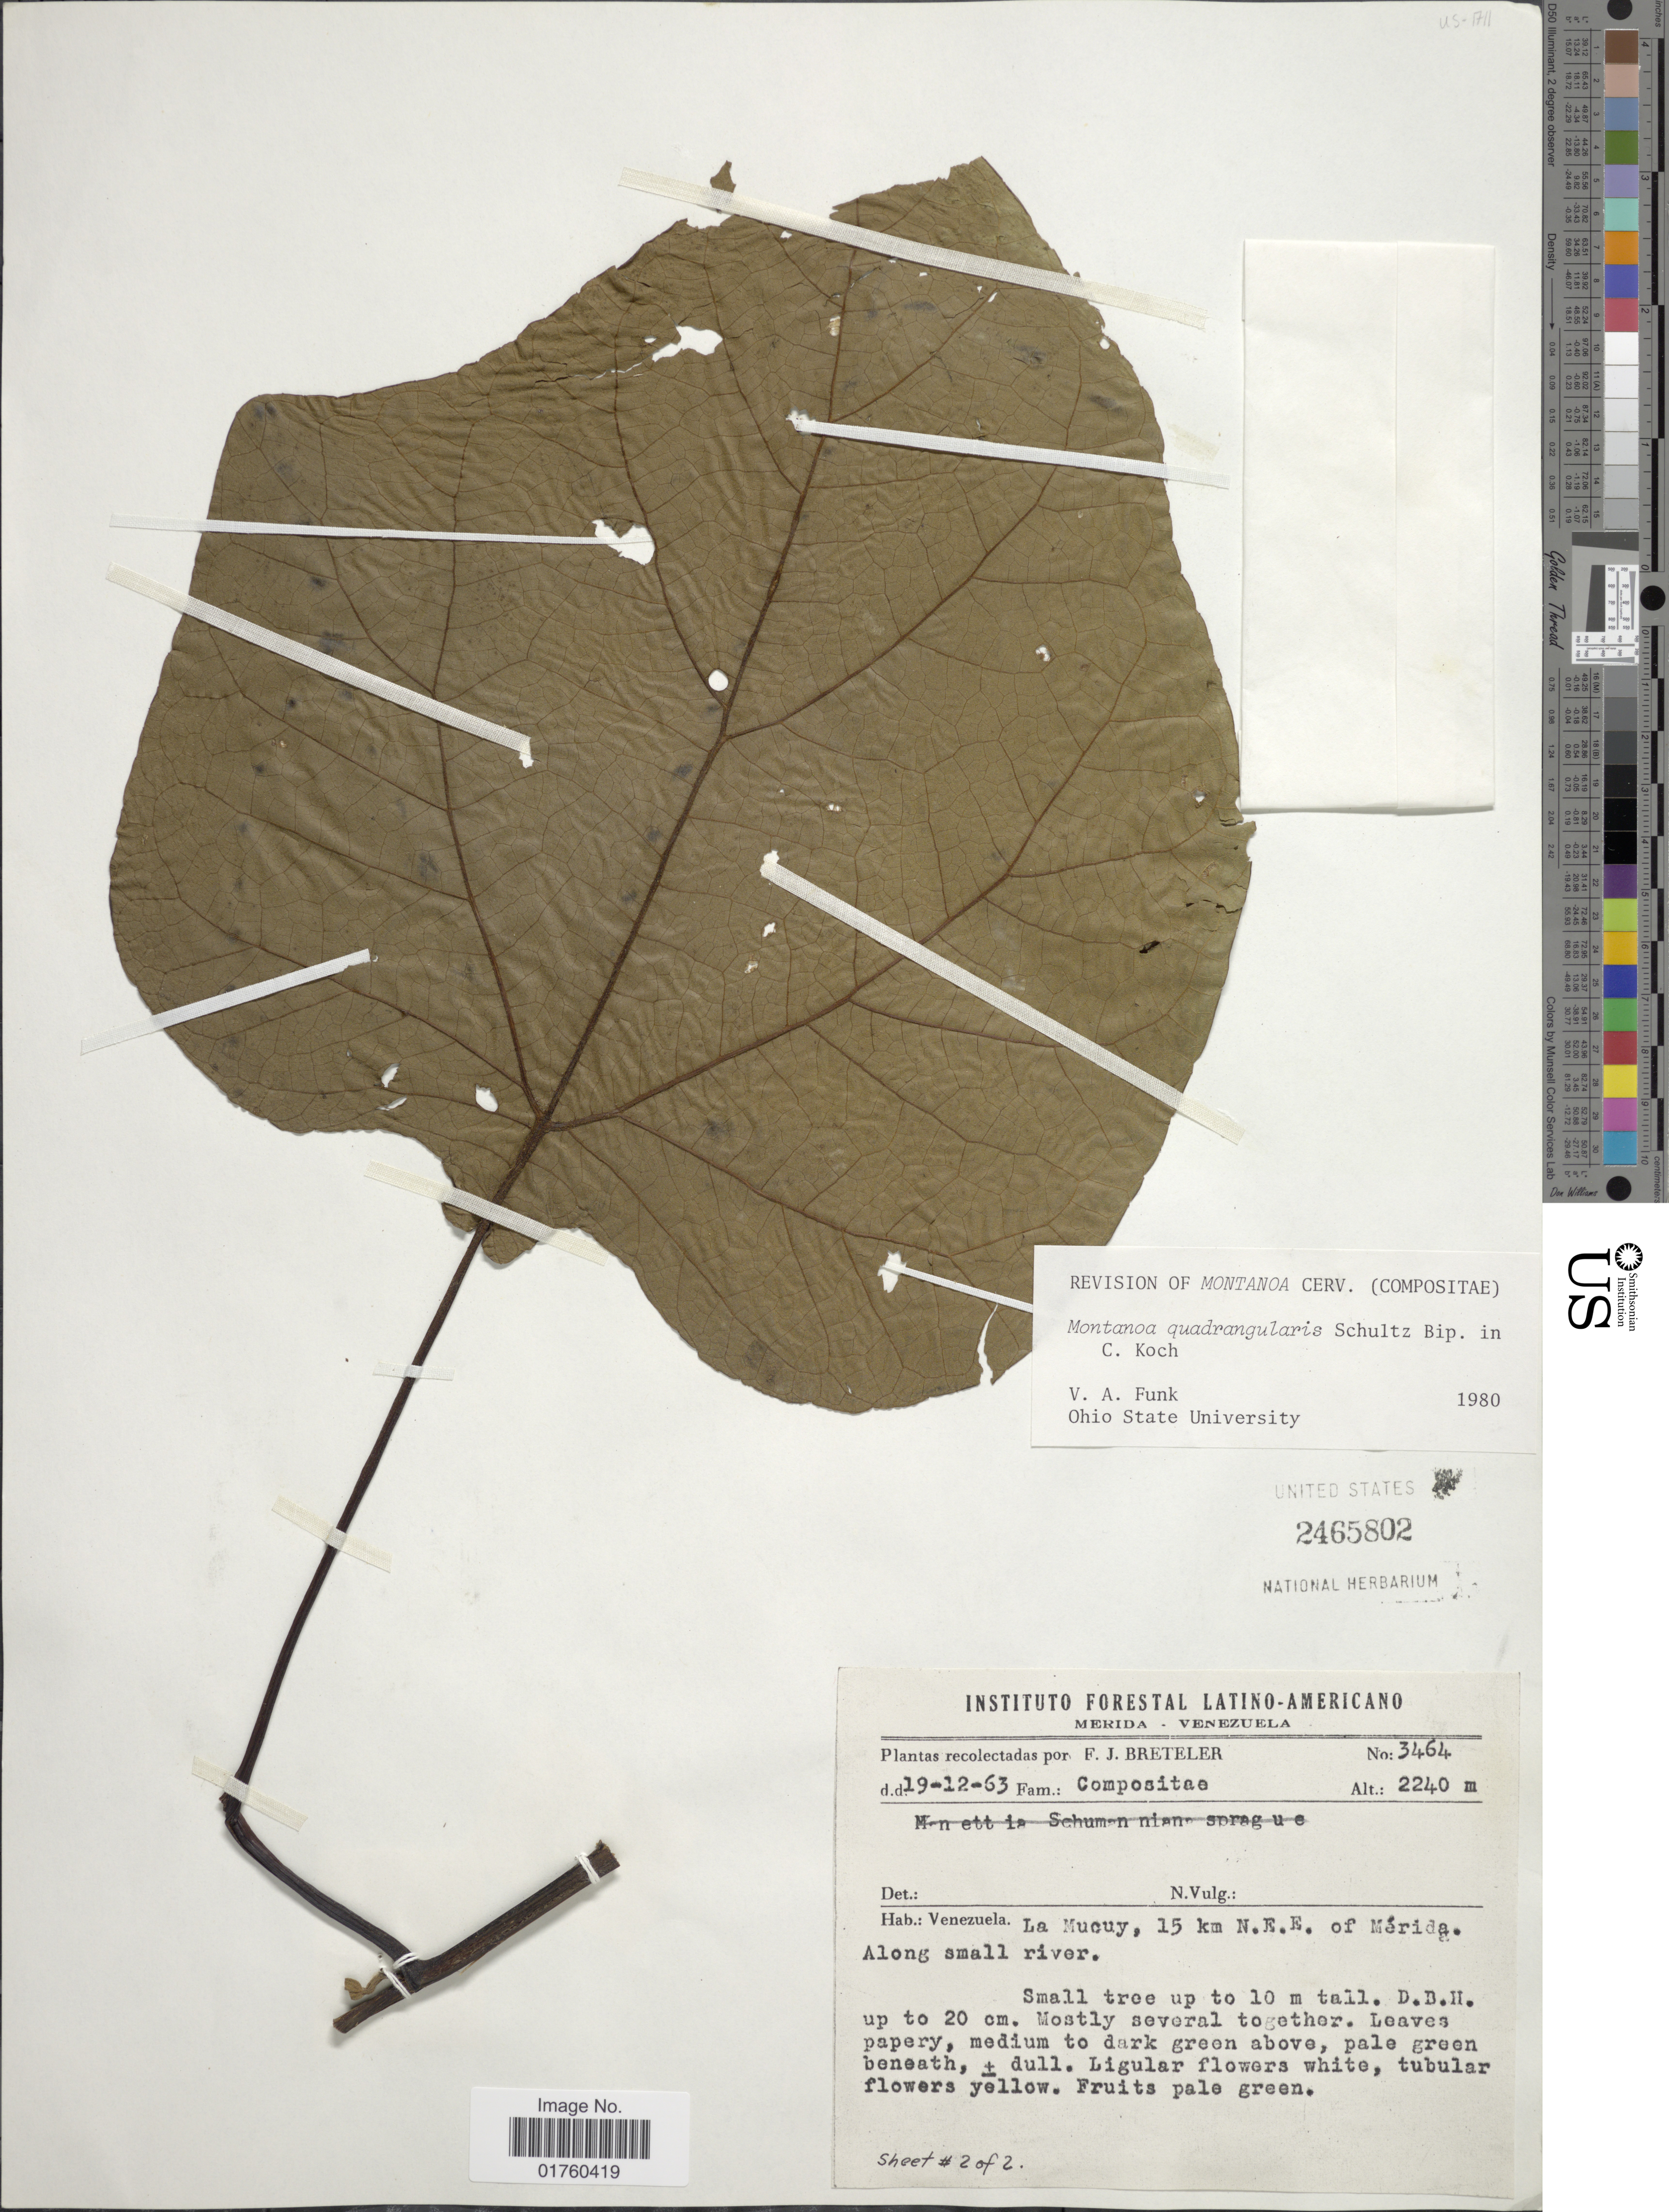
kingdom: Plantae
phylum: Tracheophyta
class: Magnoliopsida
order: Asterales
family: Asteraceae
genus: Montanoa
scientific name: Montanoa quadrangularis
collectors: F. J. Breteler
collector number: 3464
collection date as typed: Transcribed d/m/y: 19/12/63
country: Venezuela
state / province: Mérida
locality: La Mucuy, 15 km N.E.E. of Merida. Along small river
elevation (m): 2240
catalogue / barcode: US 2465802